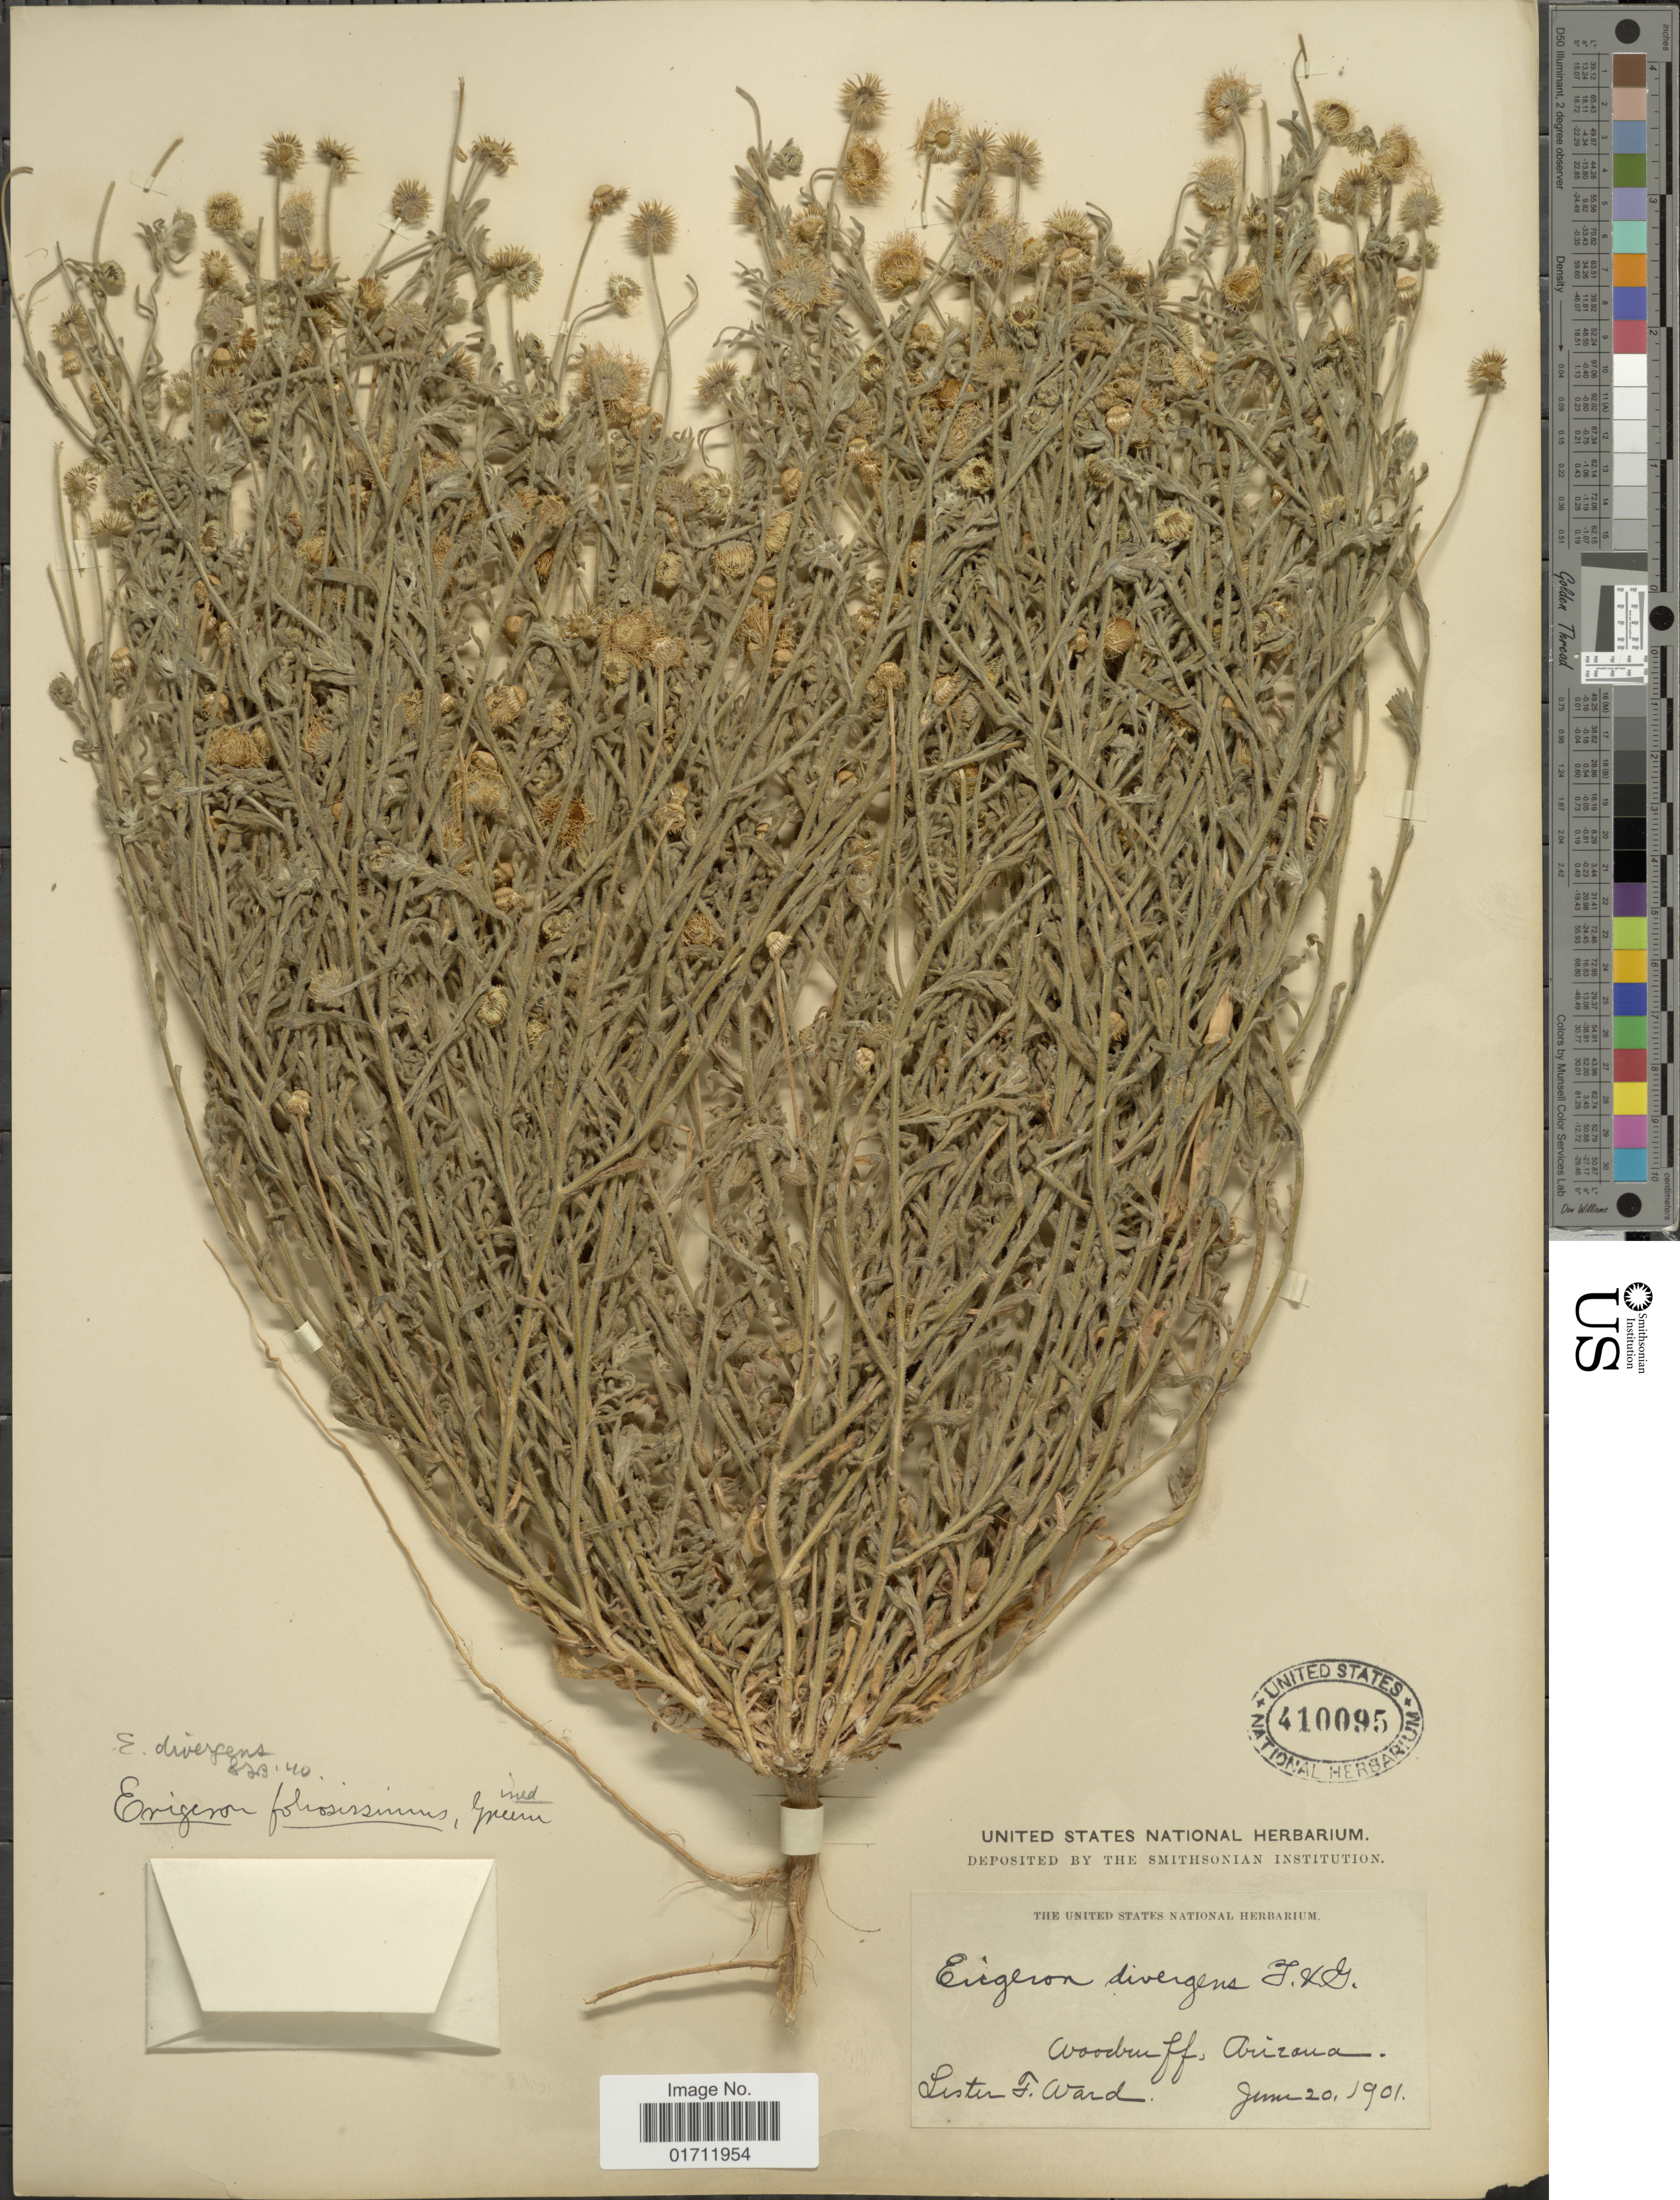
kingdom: Plantae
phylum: Tracheophyta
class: Magnoliopsida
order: Asterales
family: Asteraceae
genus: Erigeron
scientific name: Erigeron divergens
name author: Torr. & A. Gray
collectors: L. F. Ward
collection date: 1901-06-20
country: United States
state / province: Arizona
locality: Woodruff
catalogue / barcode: US 410095